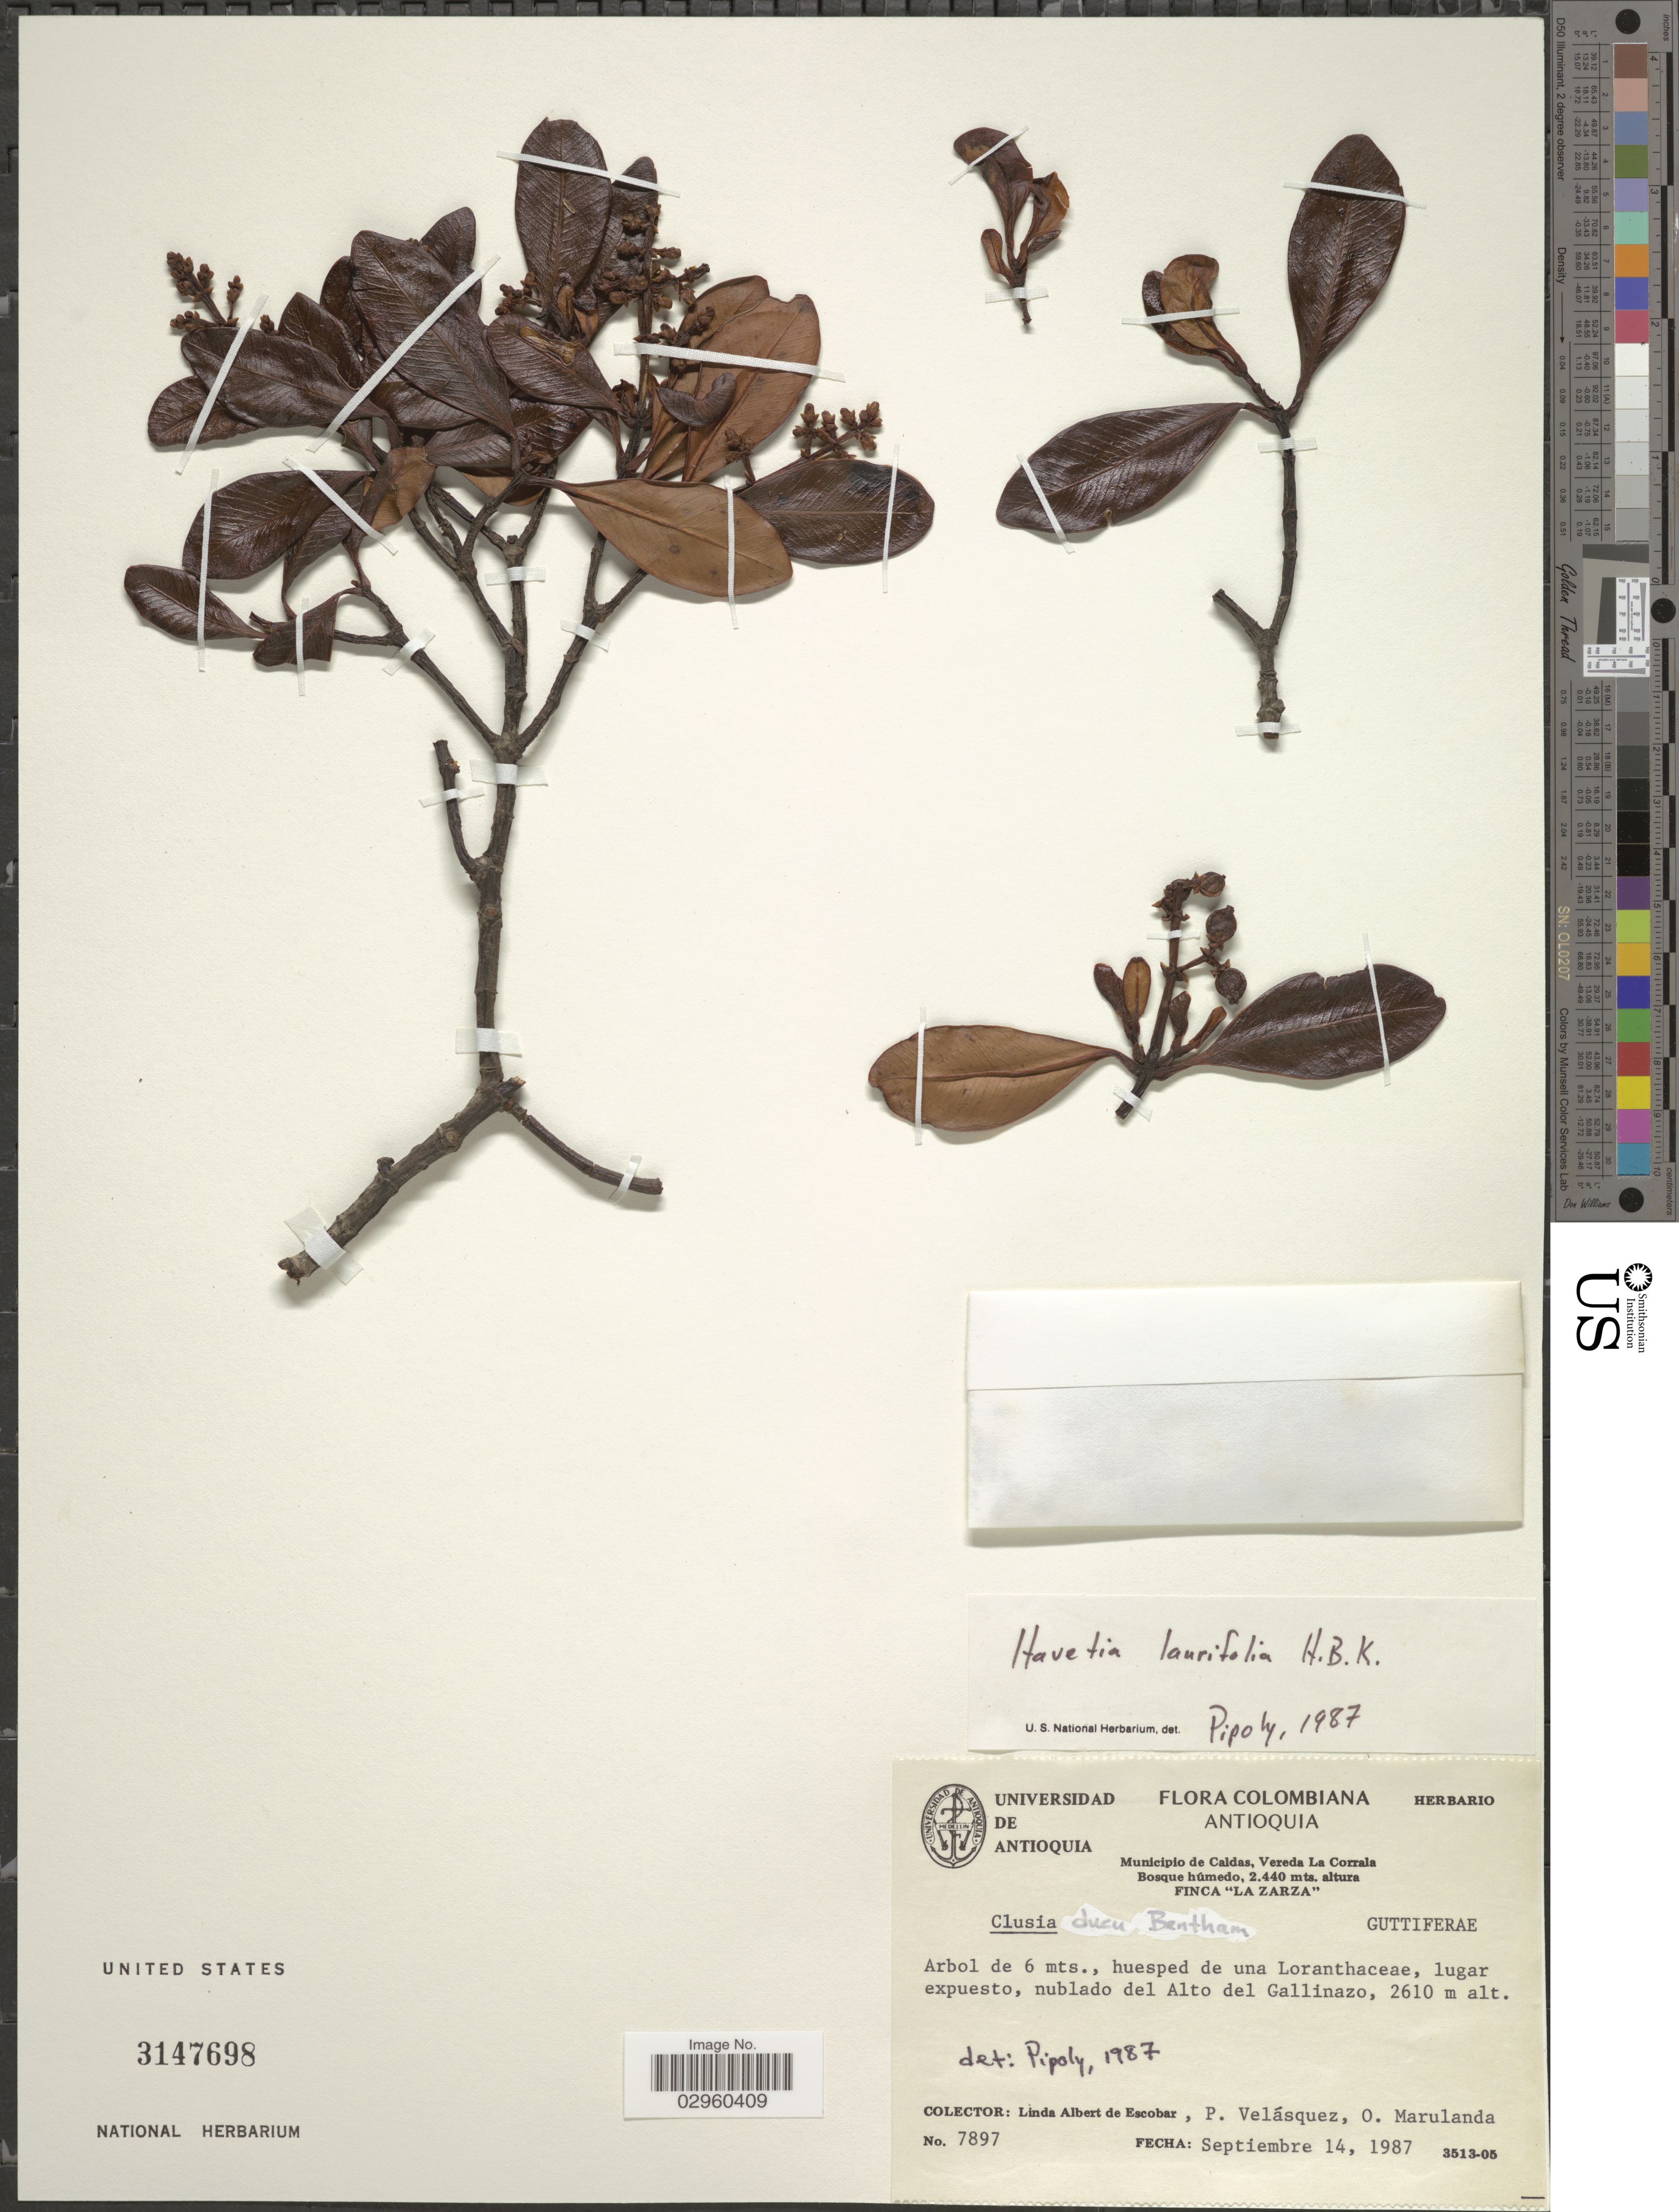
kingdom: Plantae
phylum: Tracheophyta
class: Magnoliopsida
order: Malpighiales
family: Clusiaceae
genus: Clusia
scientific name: Clusia colombiana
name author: Pipoly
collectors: L. K. de Escobar, P. Velasquez & O. Marulanda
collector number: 7897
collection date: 1987-09-14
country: Colombia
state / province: Antioquia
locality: Municipio de Caldas, Vereda La Corrala. Bosque húmedo. Finca "La Zarza". Nublado del Alto del Gallinazo.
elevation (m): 2440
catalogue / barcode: US 3147698